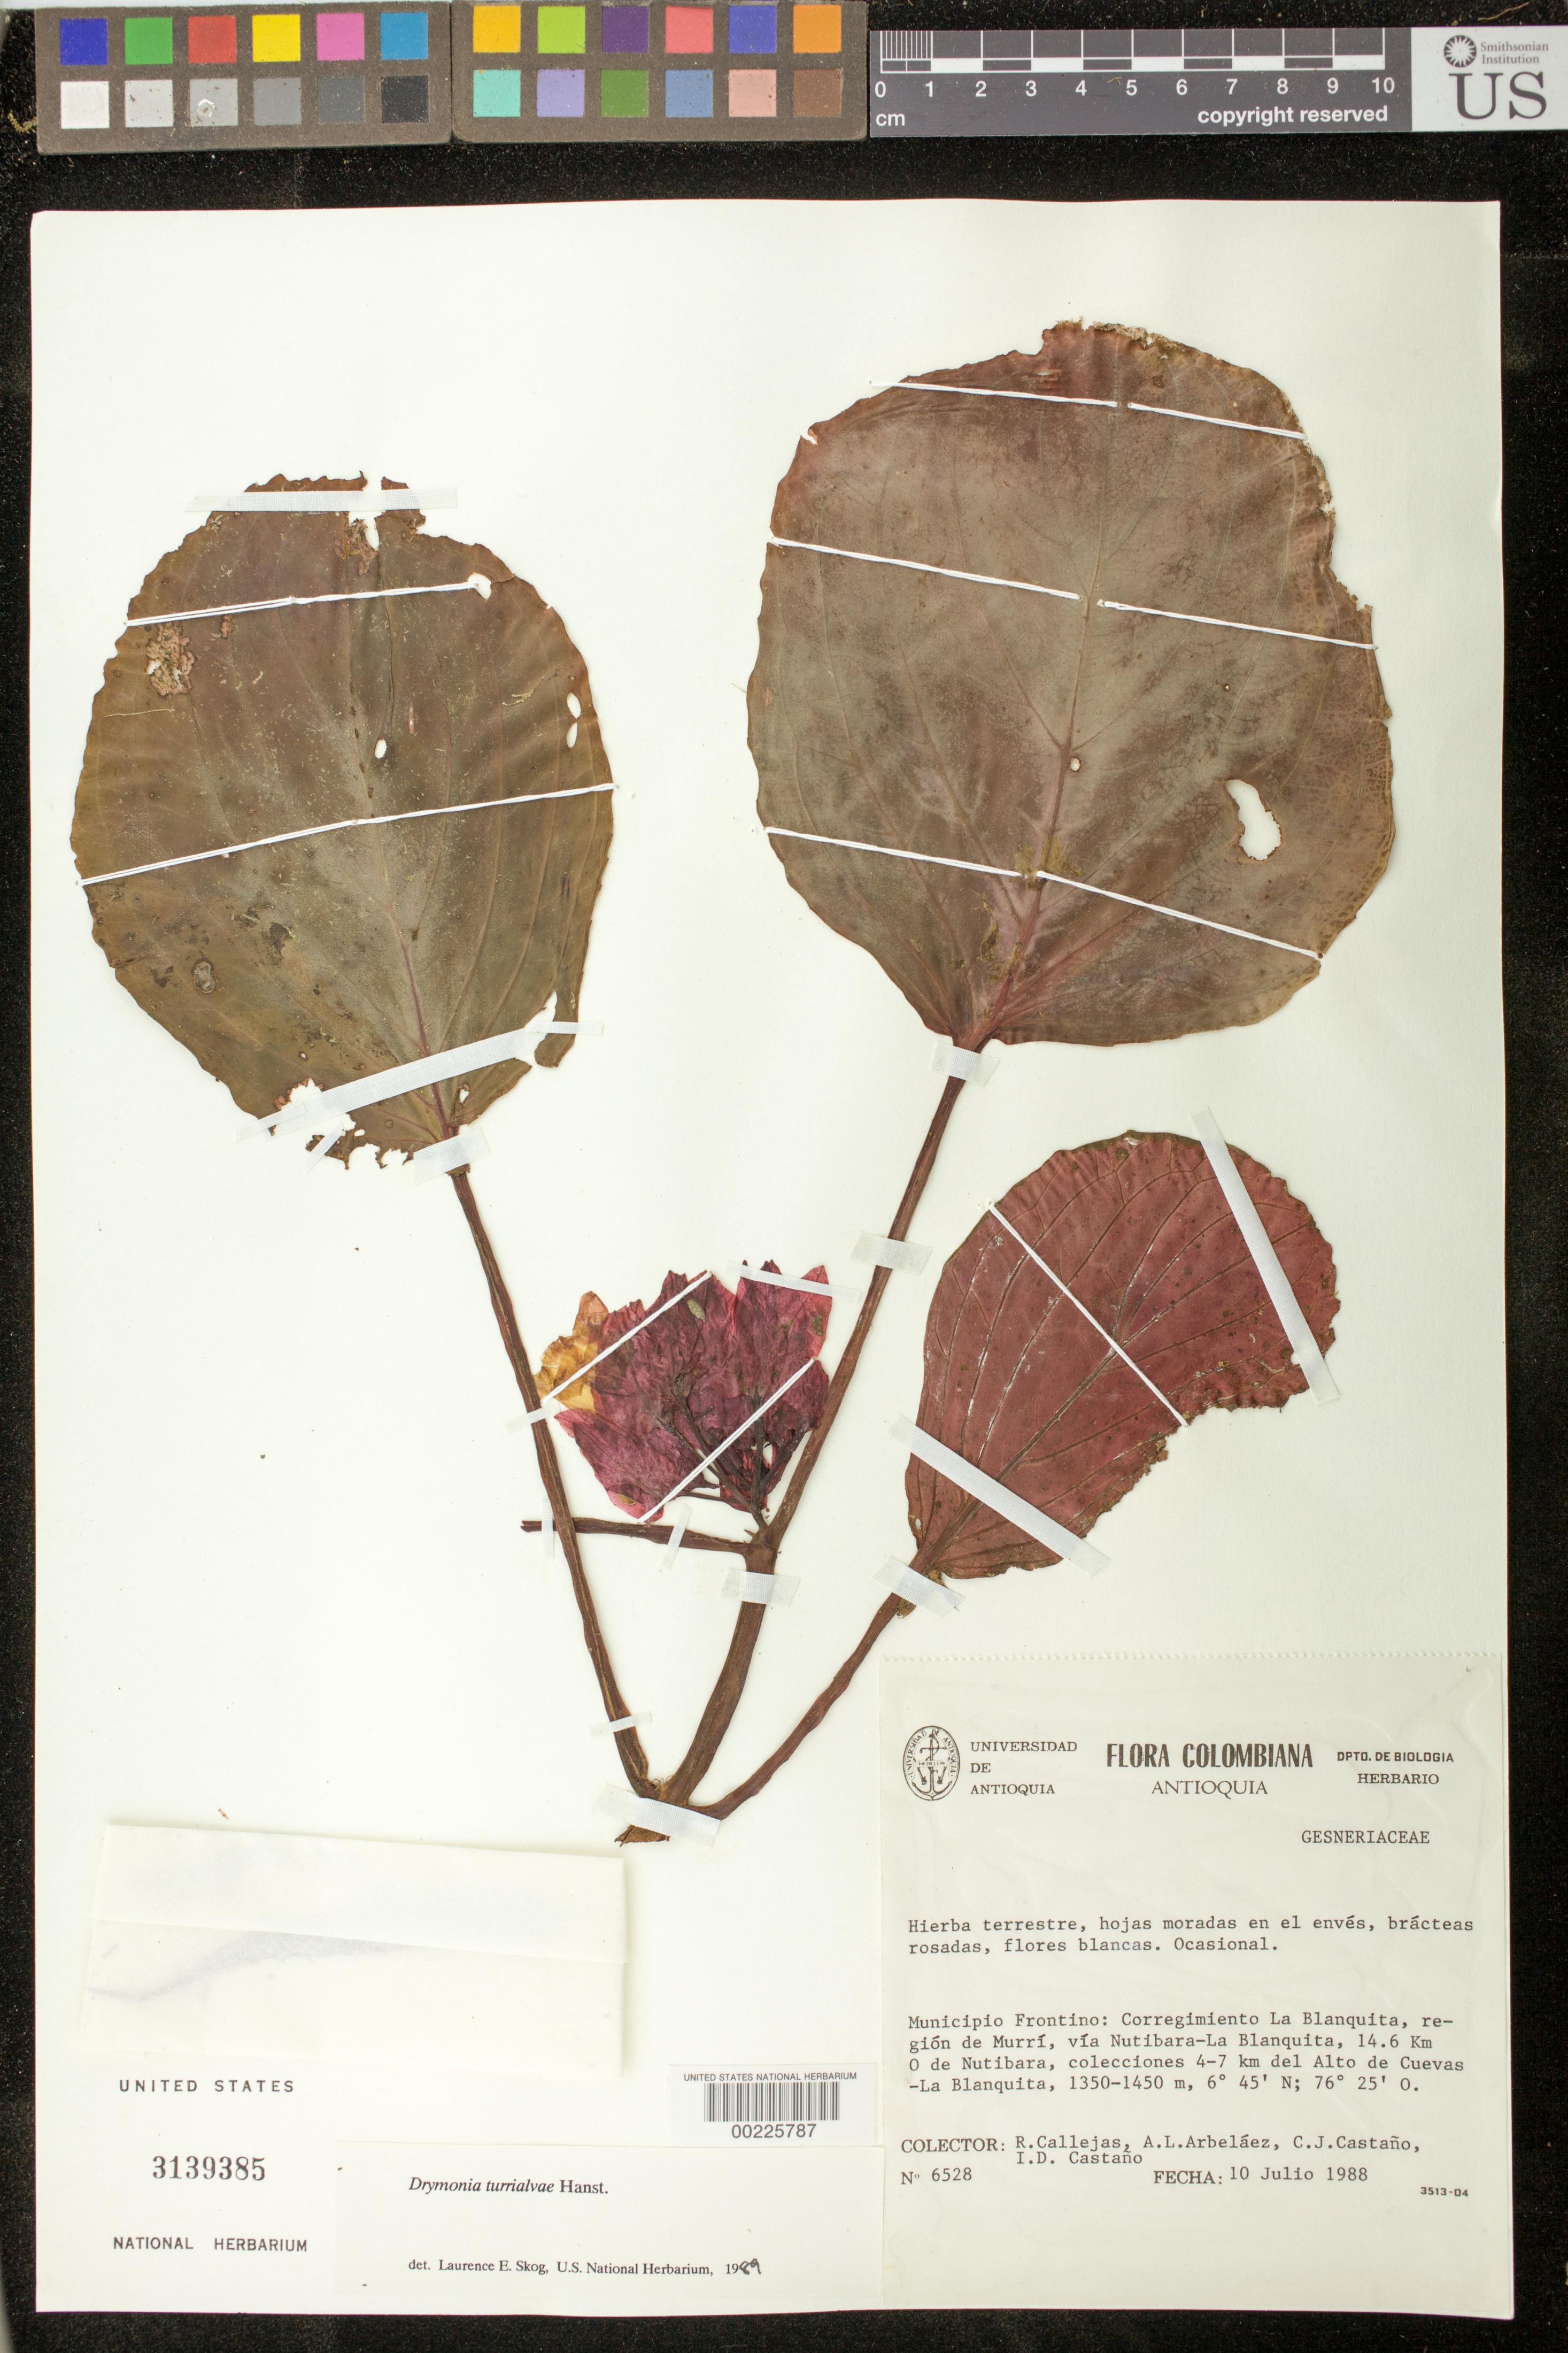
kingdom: Plantae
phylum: Tracheophyta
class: Magnoliopsida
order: Lamiales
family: Gesneriaceae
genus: Drymonia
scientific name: Drymonia turrialvae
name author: Hanst.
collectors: R. Callejas & et al.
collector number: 6528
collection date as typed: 10 Jul 1988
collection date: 1988-07-10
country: Colombia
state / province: Antioquia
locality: Mpio. Frontino, corregimiento La Blanquita, region of Murri, Nutibara-La Blanquita road, 14.6 km W of Nutibara, ...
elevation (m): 1350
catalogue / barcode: US 3139385